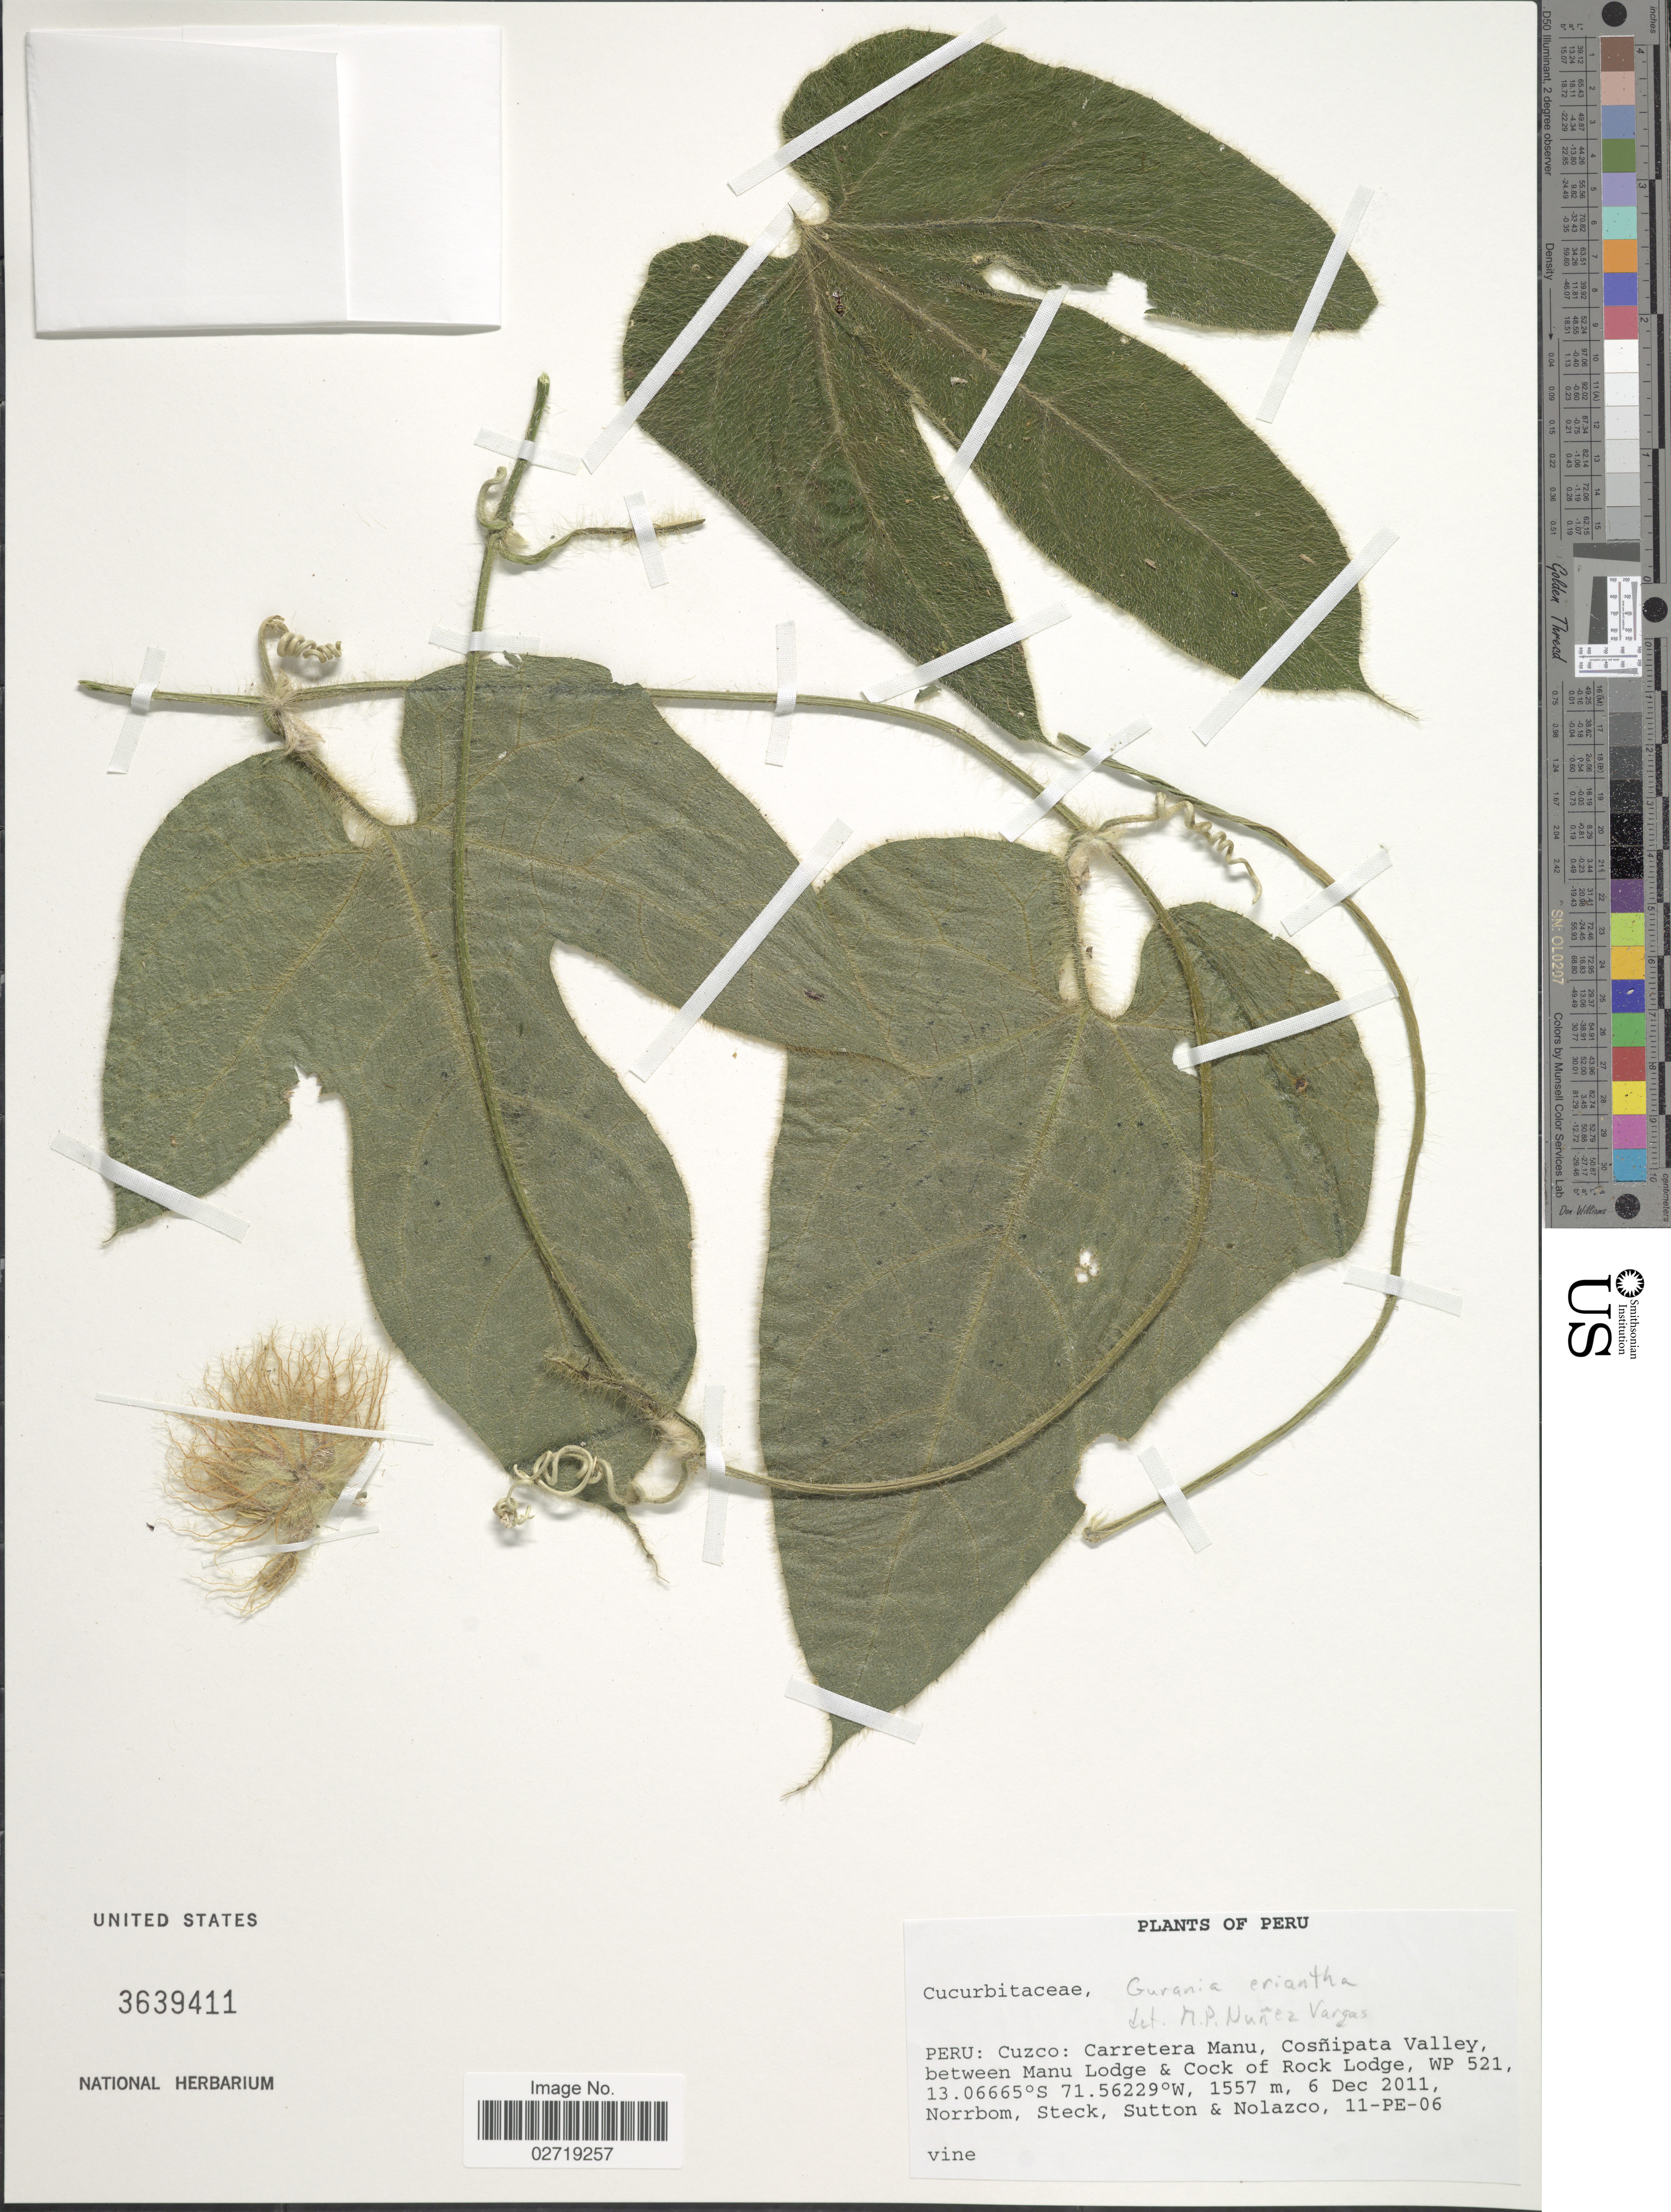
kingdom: Plantae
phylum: Tracheophyta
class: Magnoliopsida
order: Cucurbitales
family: Cucurbitaceae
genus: Gurania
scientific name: Gurania eriantha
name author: (Poepp. & Endl.) Cogn.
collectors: Norrbom, Steck, Sutton, -- & Nolazco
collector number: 11-PE-06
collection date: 2011-12-06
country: Peru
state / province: Cusco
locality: Carretera Manu, Cosnipata Valley, between Manu Lodge & Cock of Rock Lodge, WP 521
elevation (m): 1557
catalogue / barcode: US 3639411